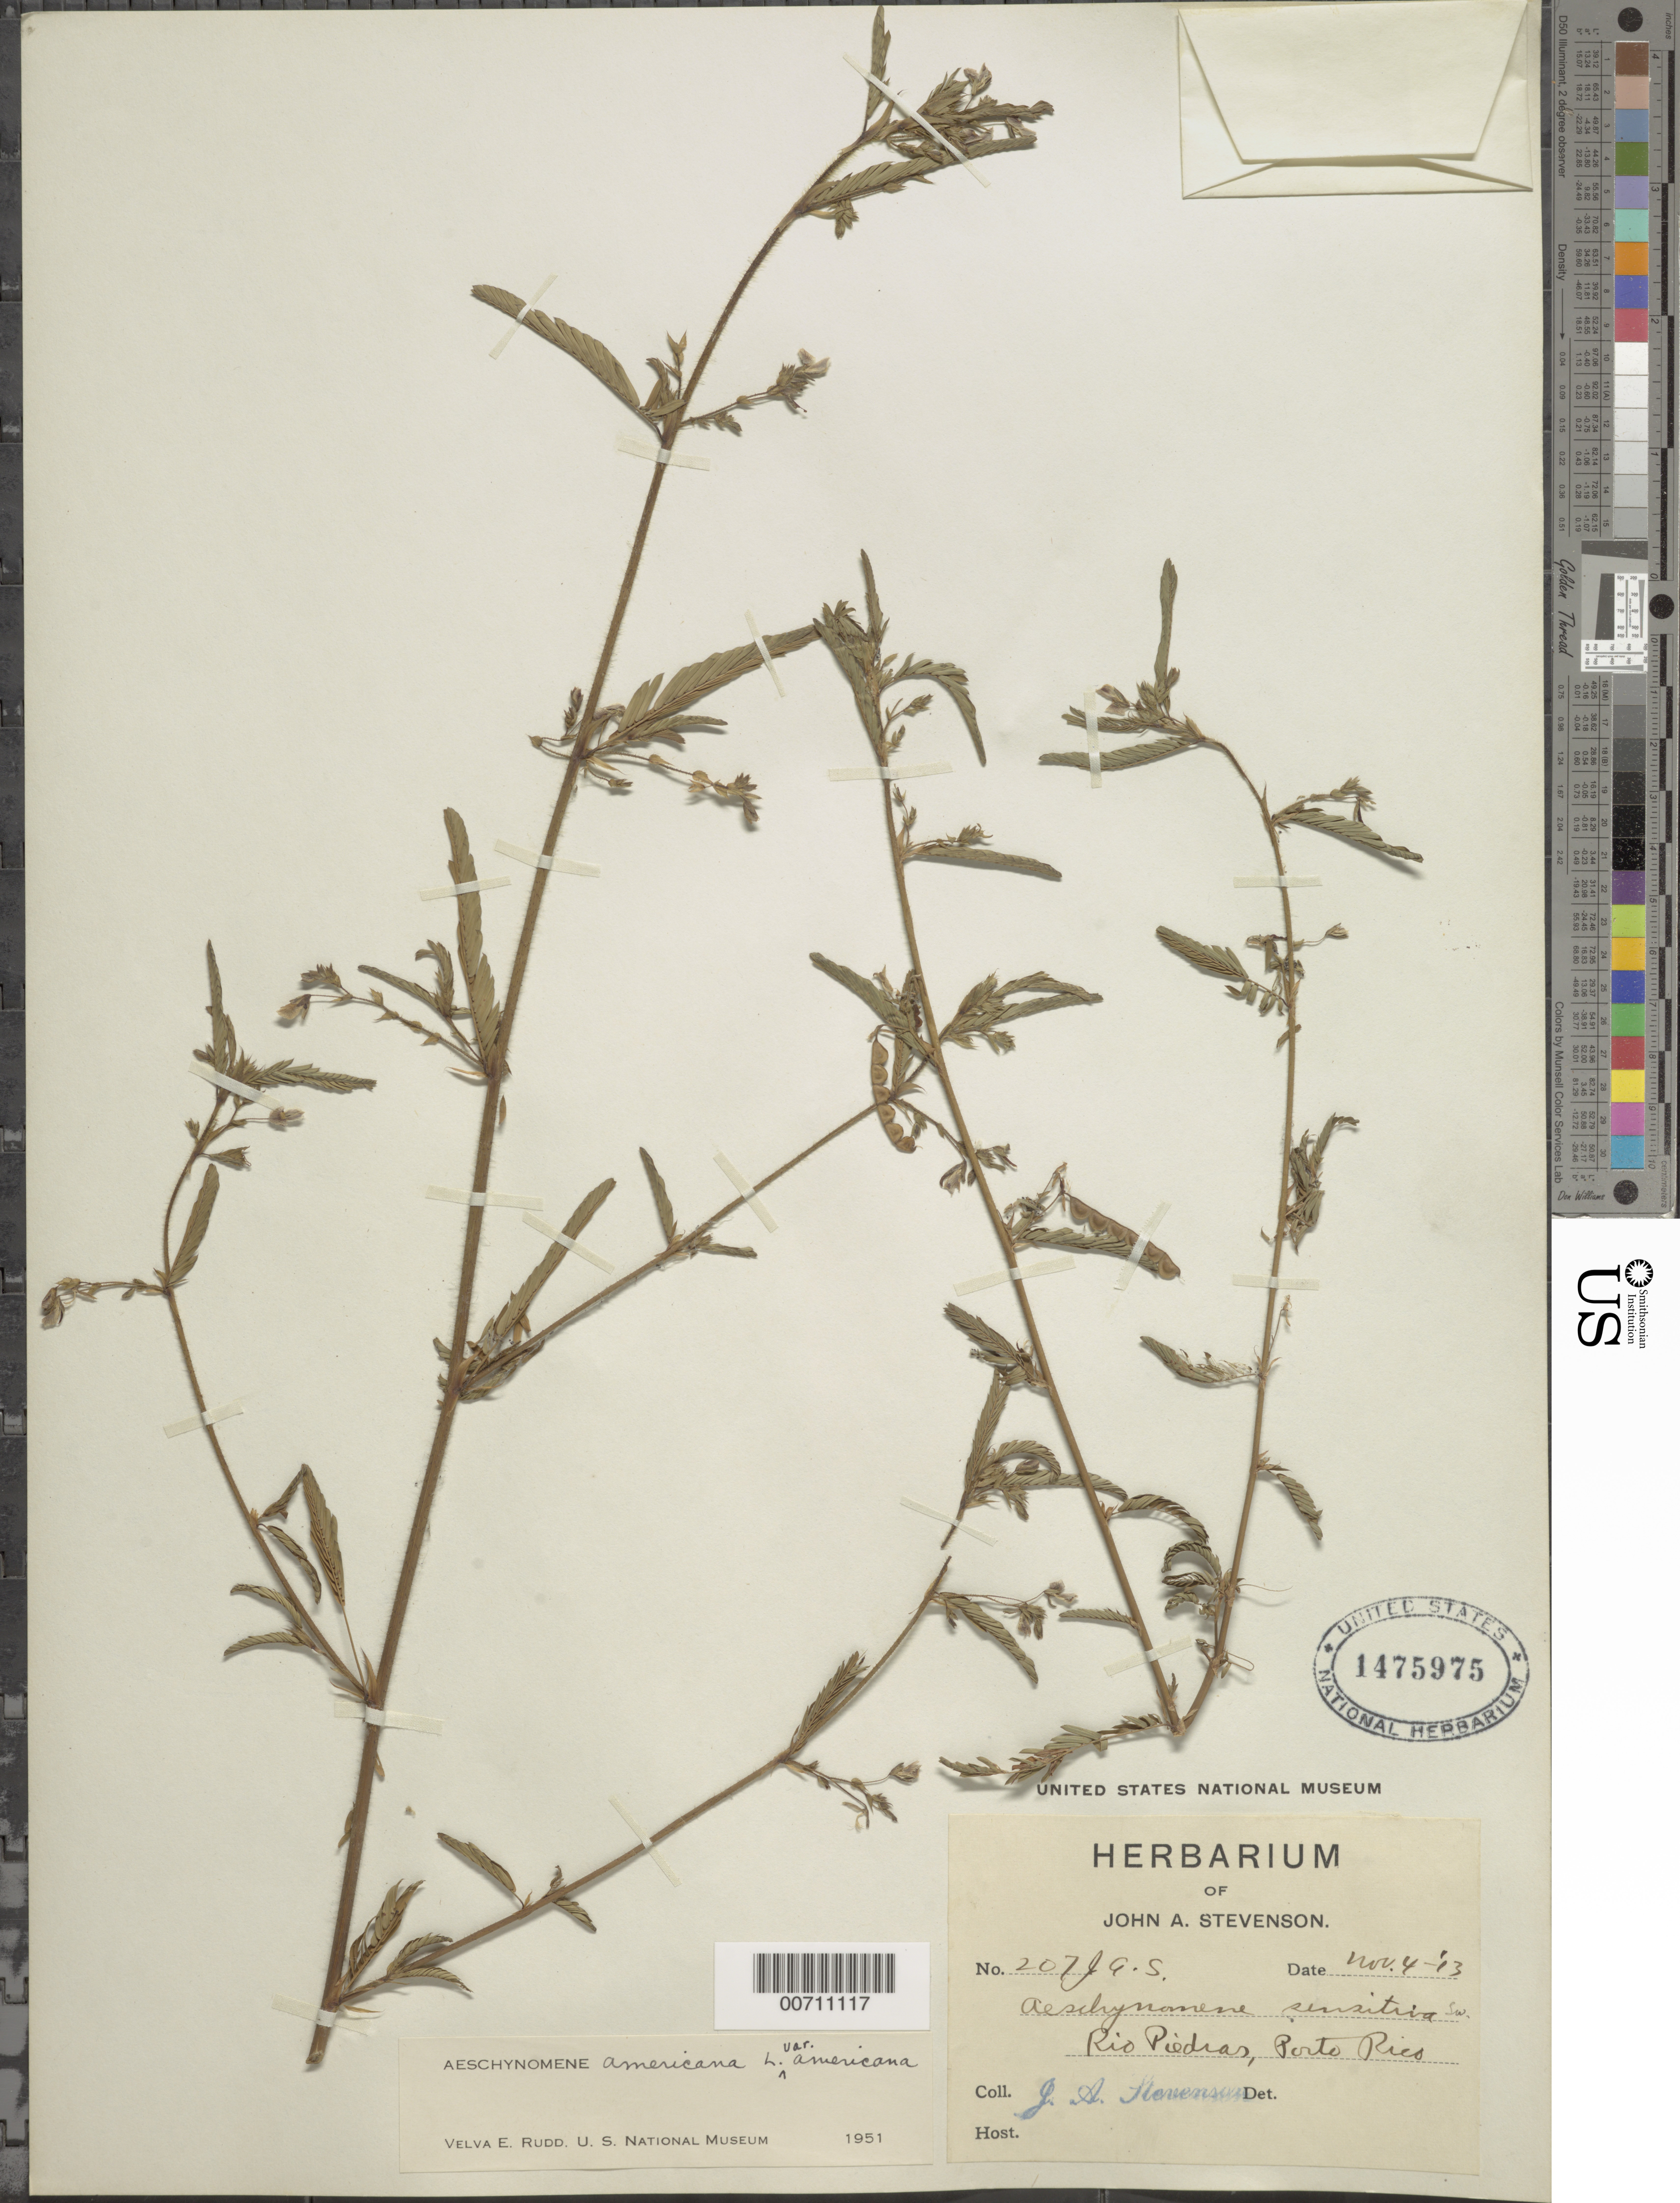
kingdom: Plantae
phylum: Tracheophyta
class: Magnoliopsida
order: Fabales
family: Fabaceae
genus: Aeschynomene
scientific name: Aeschynomene americana var. americana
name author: L.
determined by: Rudd, V. E.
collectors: J. Stevenson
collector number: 207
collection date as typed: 04 Nov 1913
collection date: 1913-11-04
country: Puerto Rico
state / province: Rio Piedras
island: Greater Antilles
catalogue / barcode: US 1475975